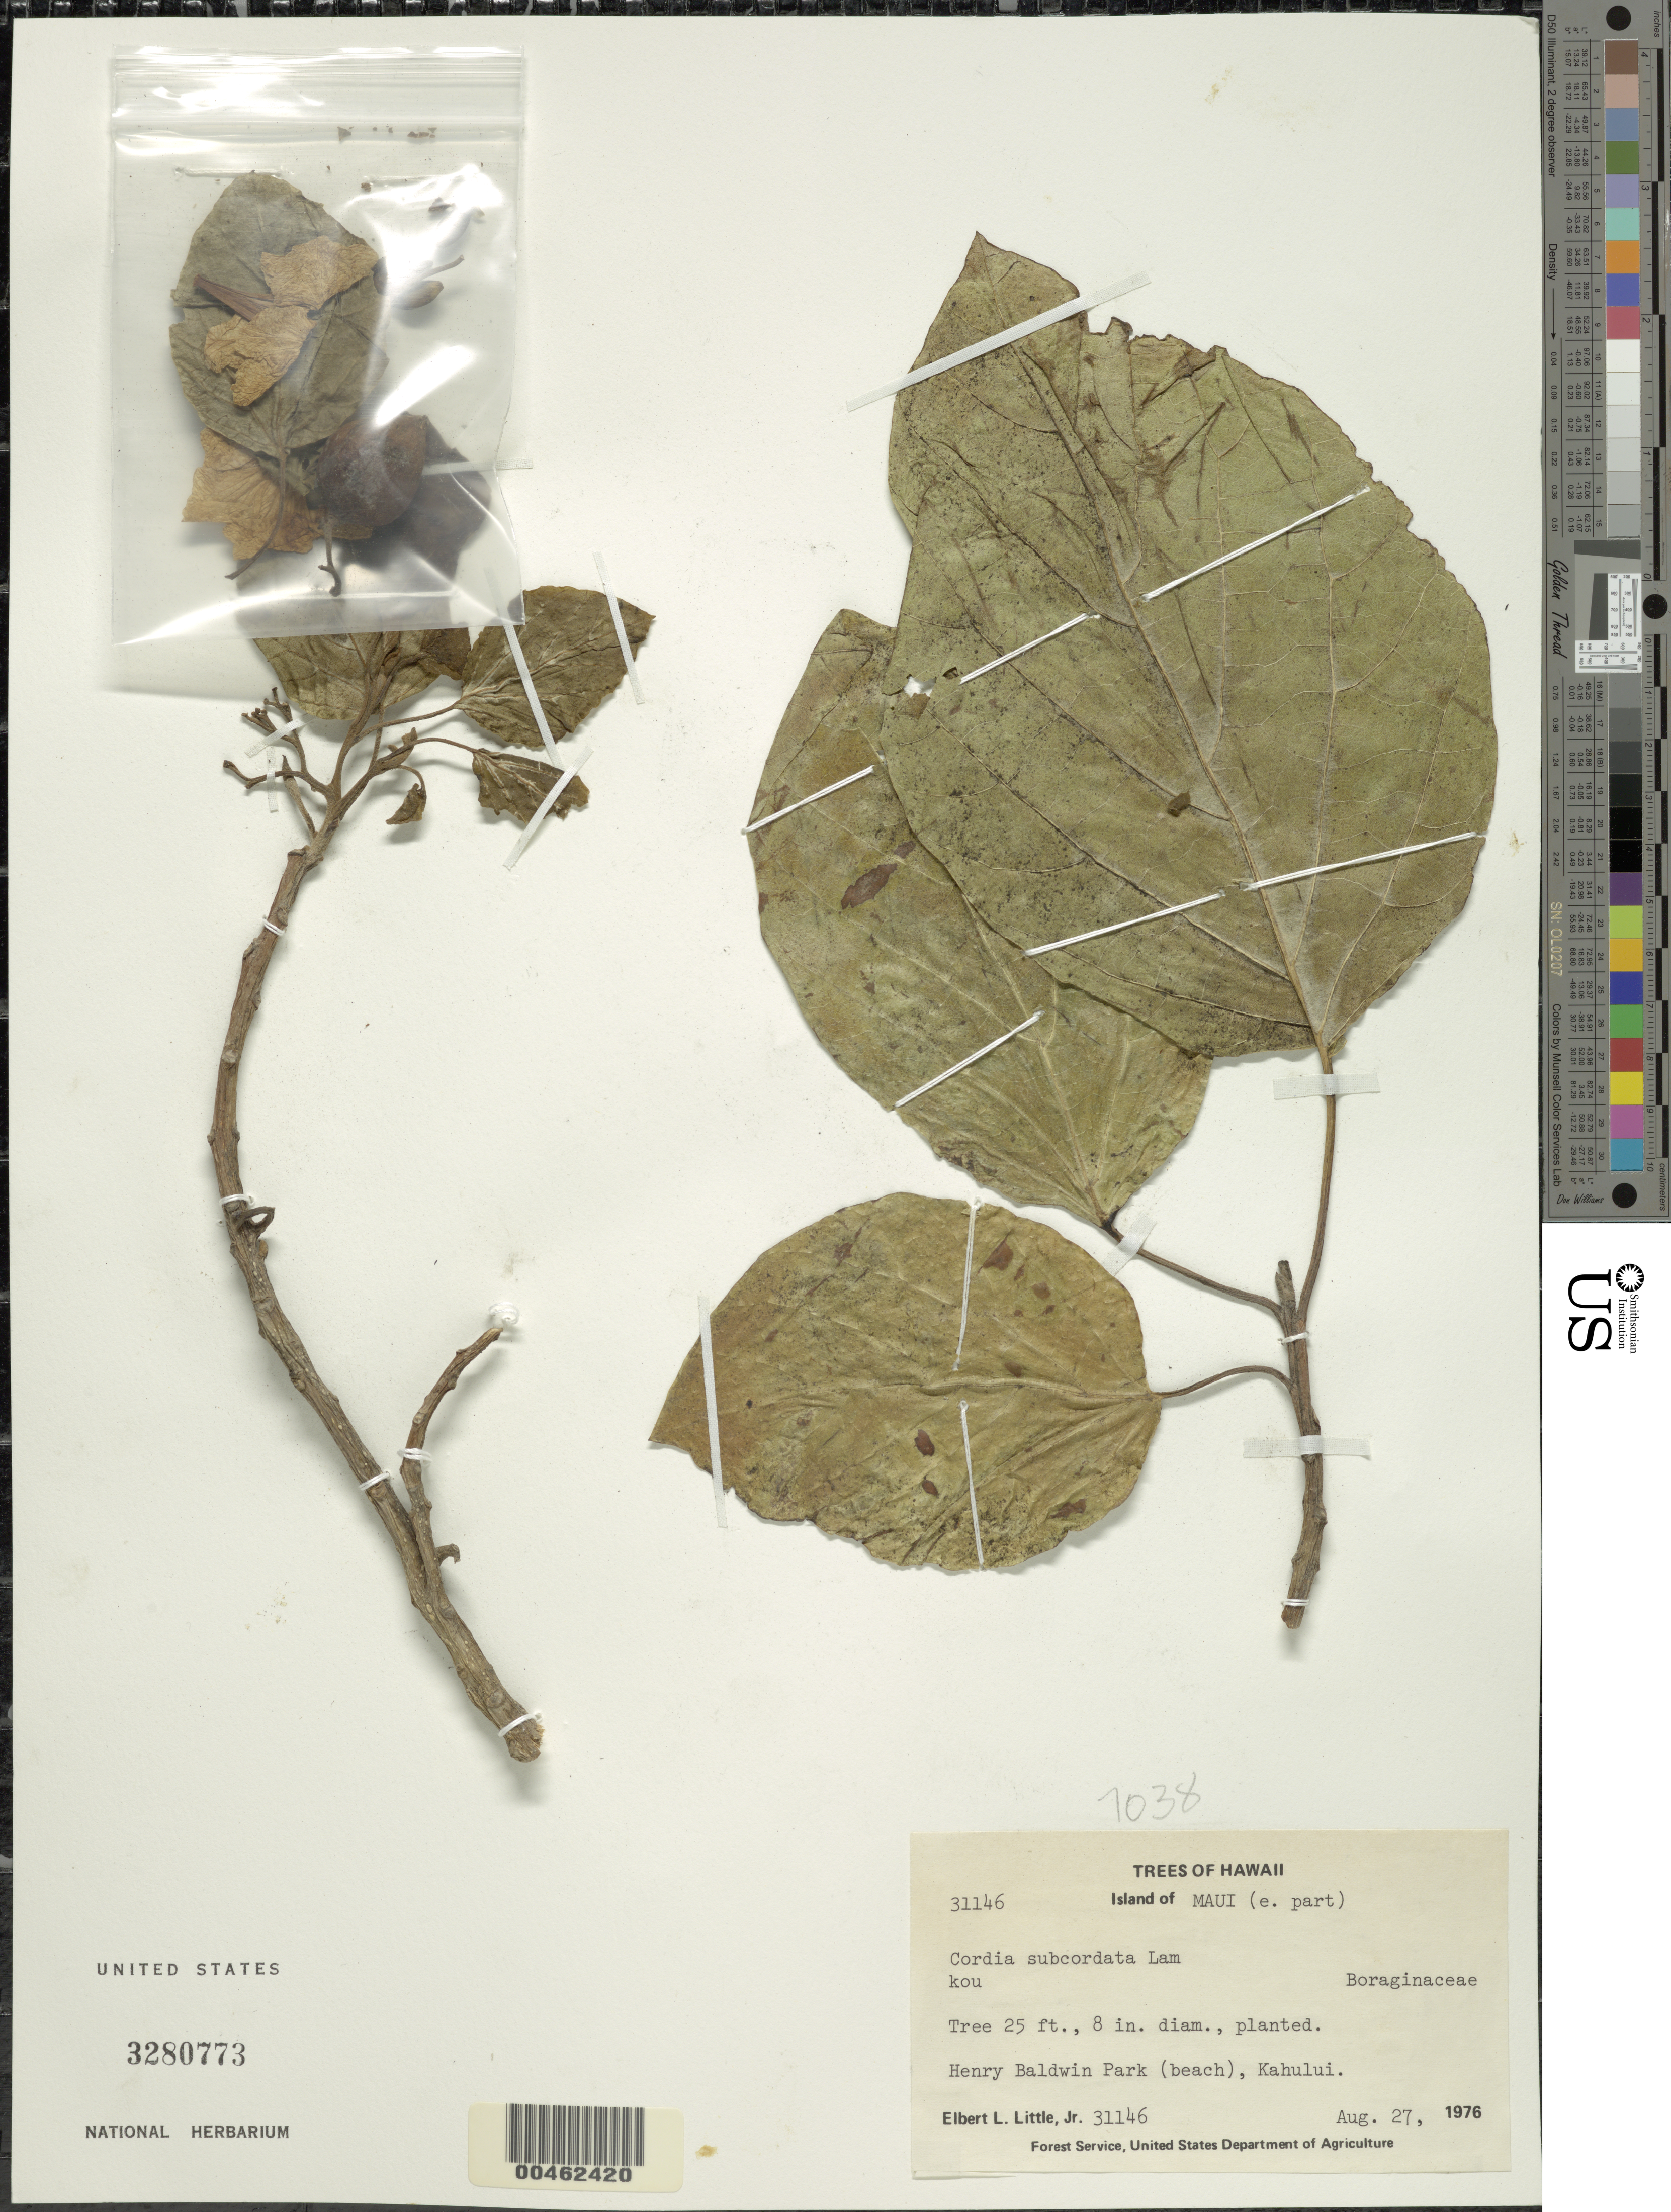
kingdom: Plantae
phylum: Tracheophyta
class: Magnoliopsida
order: Boraginales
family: Cordiaceae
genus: Cordia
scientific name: Cordia subcordata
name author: Lam.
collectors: E. L. Little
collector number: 31146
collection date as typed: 27 Aug 1976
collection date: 1976-08-27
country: United States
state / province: Hawaii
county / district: Maui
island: Maui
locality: E part of Maui, Henry Baldwin Park (beach), Kahului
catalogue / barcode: US 3280773